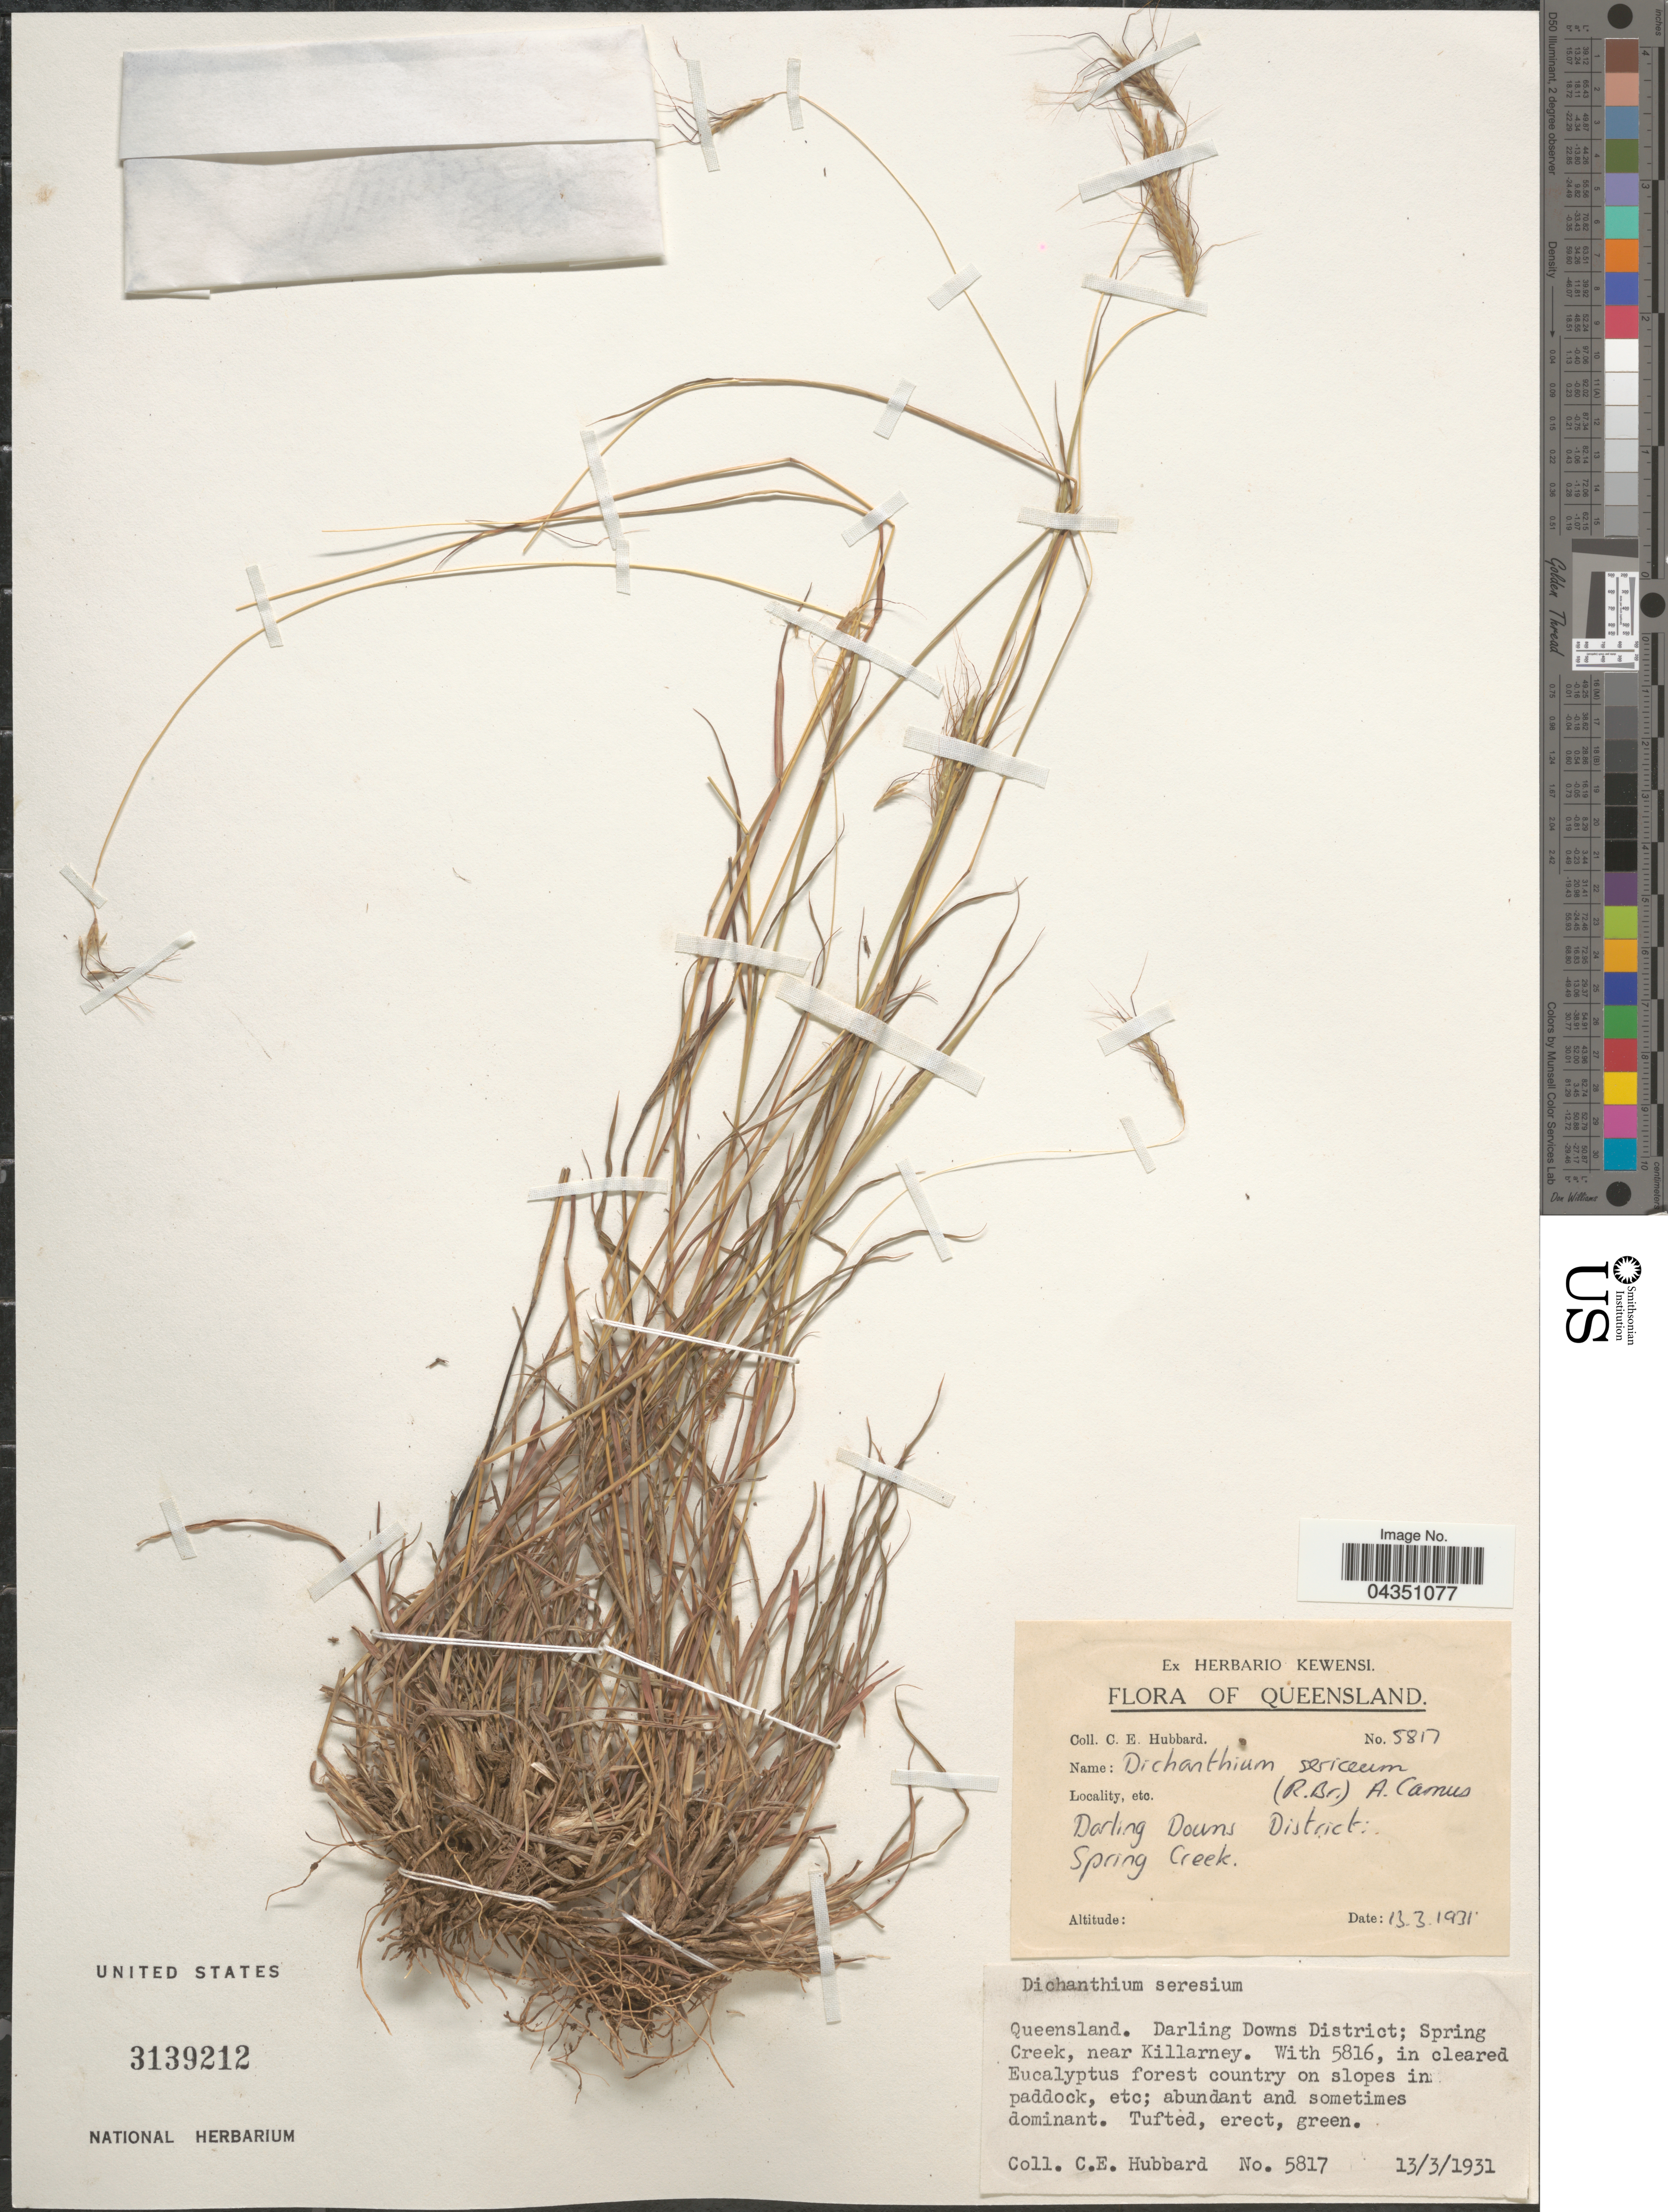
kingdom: Plantae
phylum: Tracheophyta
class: Liliopsida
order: Poales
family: Poaceae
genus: Dichanthium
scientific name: Dichanthium sericeum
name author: (R. Br.) A. Camus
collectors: C. E. Hubbard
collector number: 5817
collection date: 1931-03-13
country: Australia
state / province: Queensland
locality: Darling Downs District. Spring Creek. Darling Downs District; Spring Creek, near Killarney.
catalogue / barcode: US 3139212